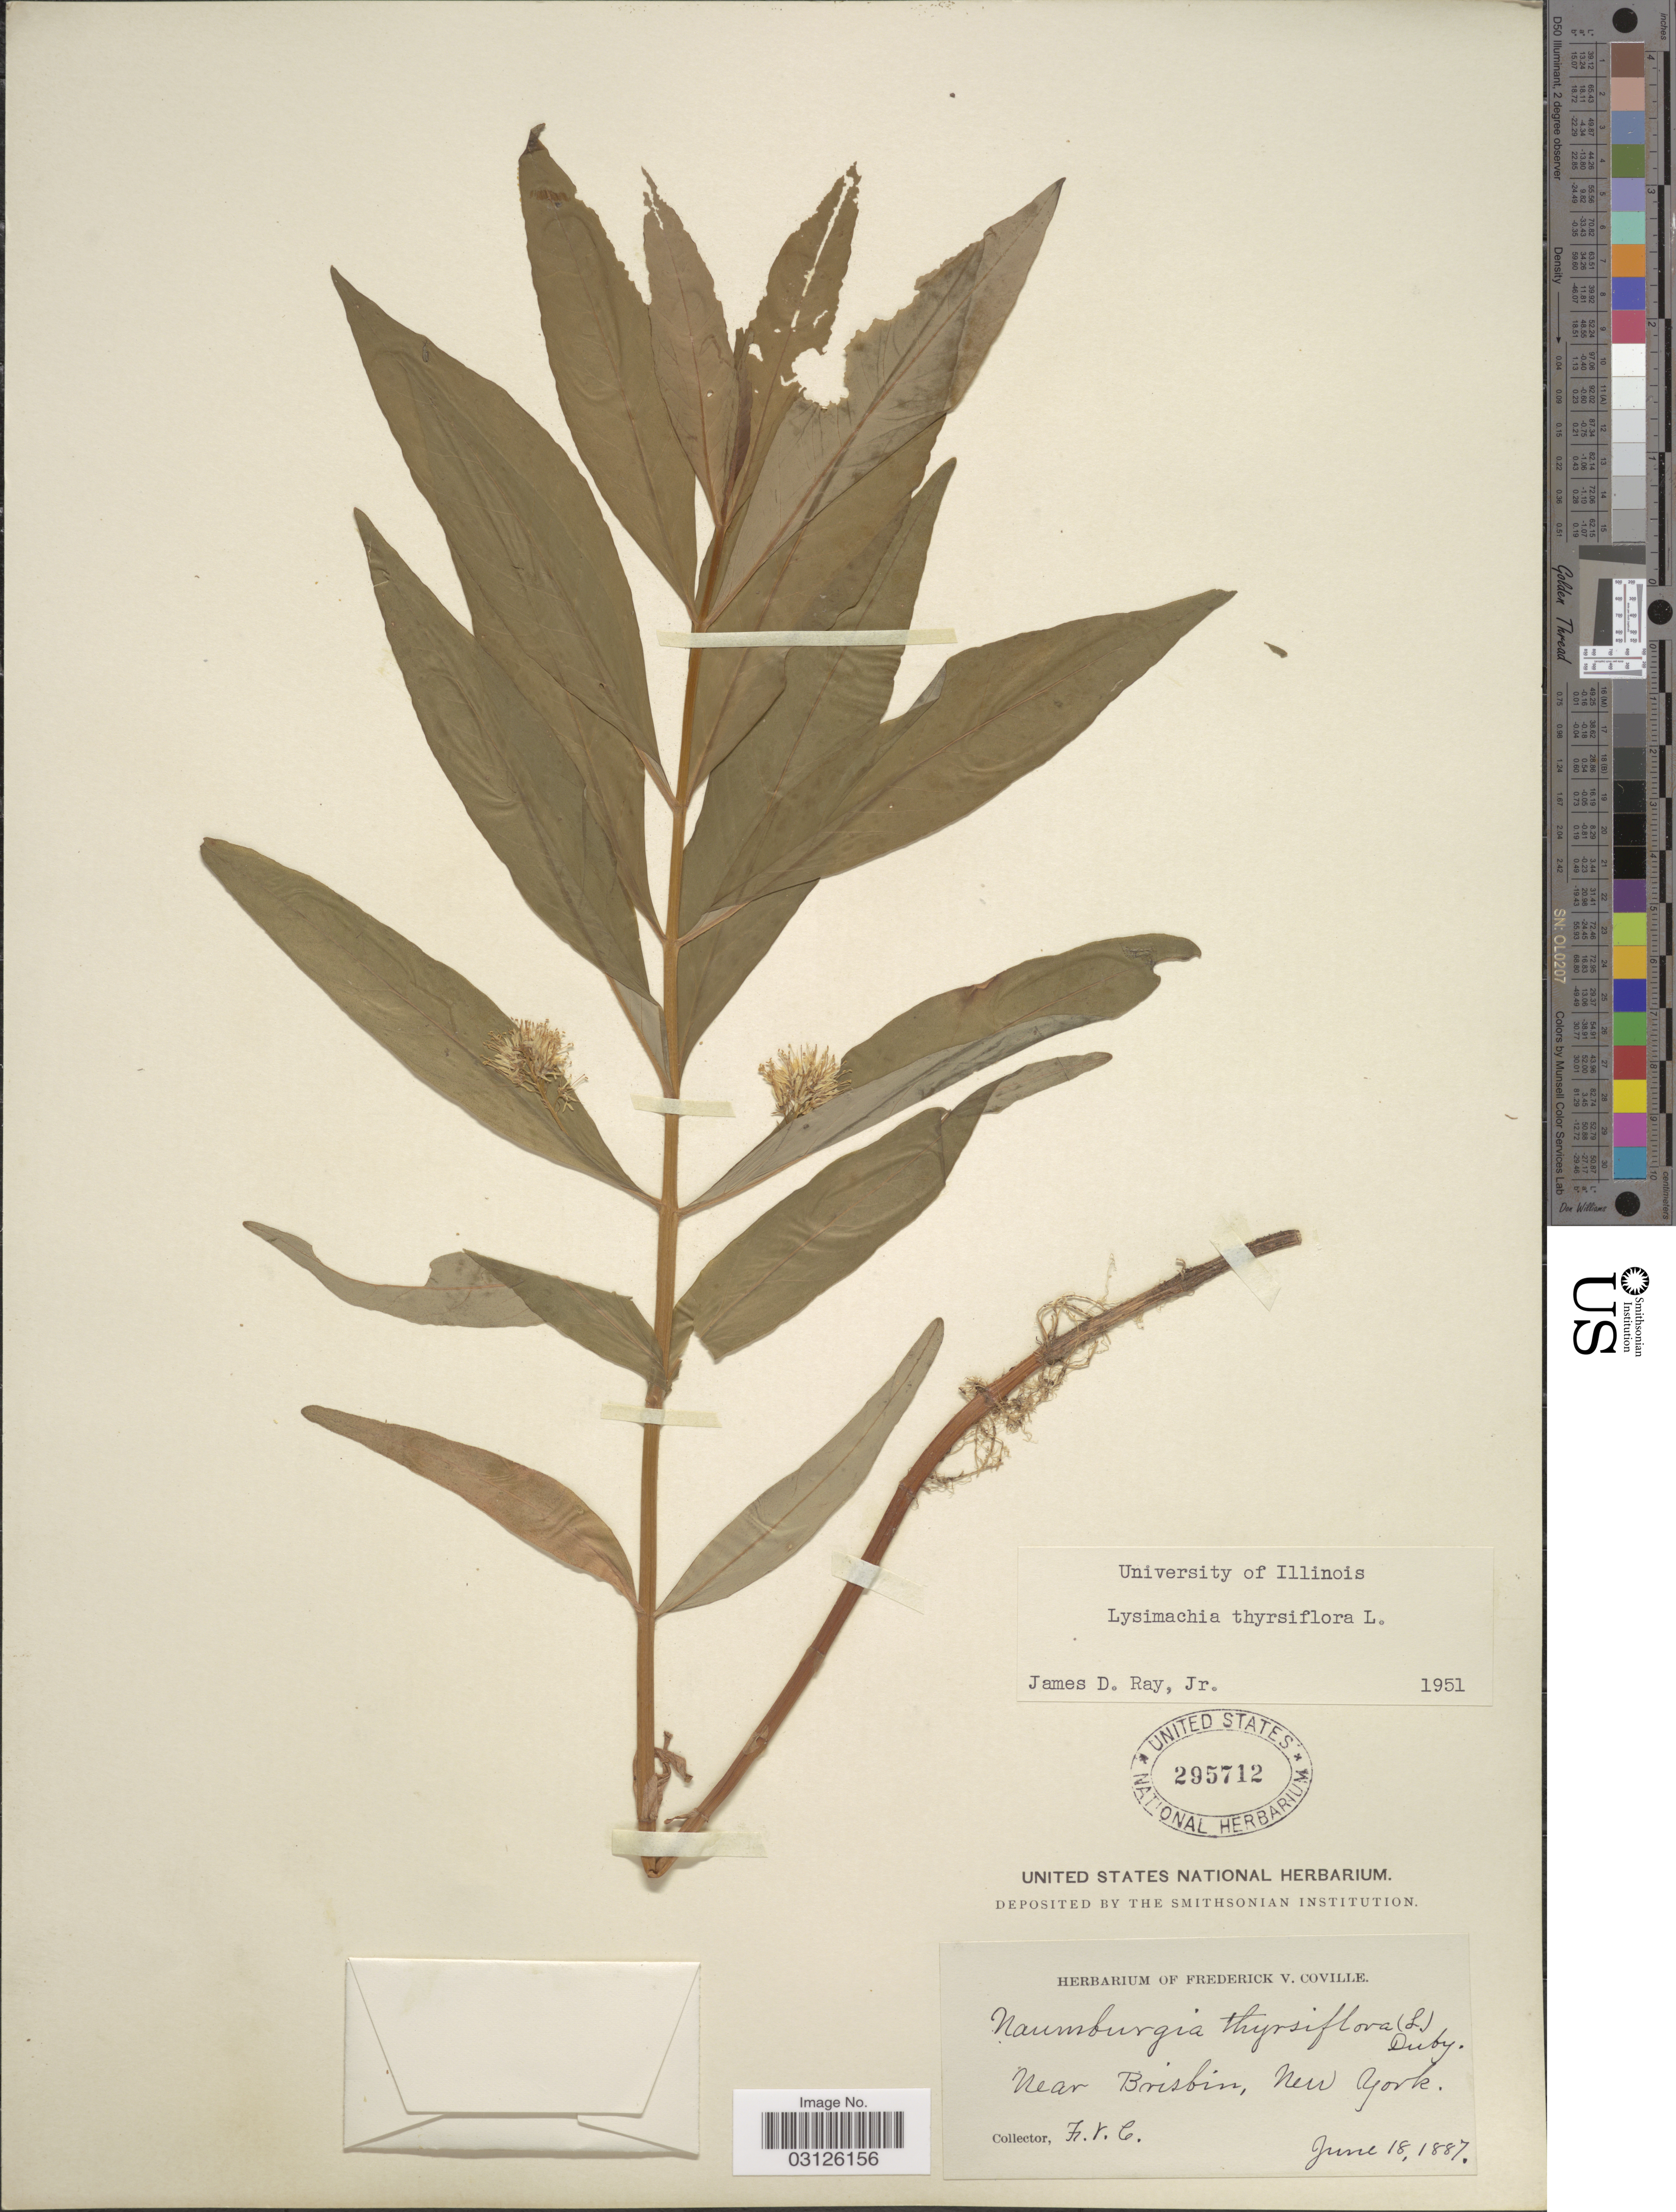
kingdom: Plantae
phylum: Tracheophyta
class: Magnoliopsida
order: Ericales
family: Primulaceae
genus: Lysimachia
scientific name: Lysimachia thyrsiflora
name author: L.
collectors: F. V. Coville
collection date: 1887-06-18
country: United States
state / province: New York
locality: Near Brisbin.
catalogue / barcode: US 295712